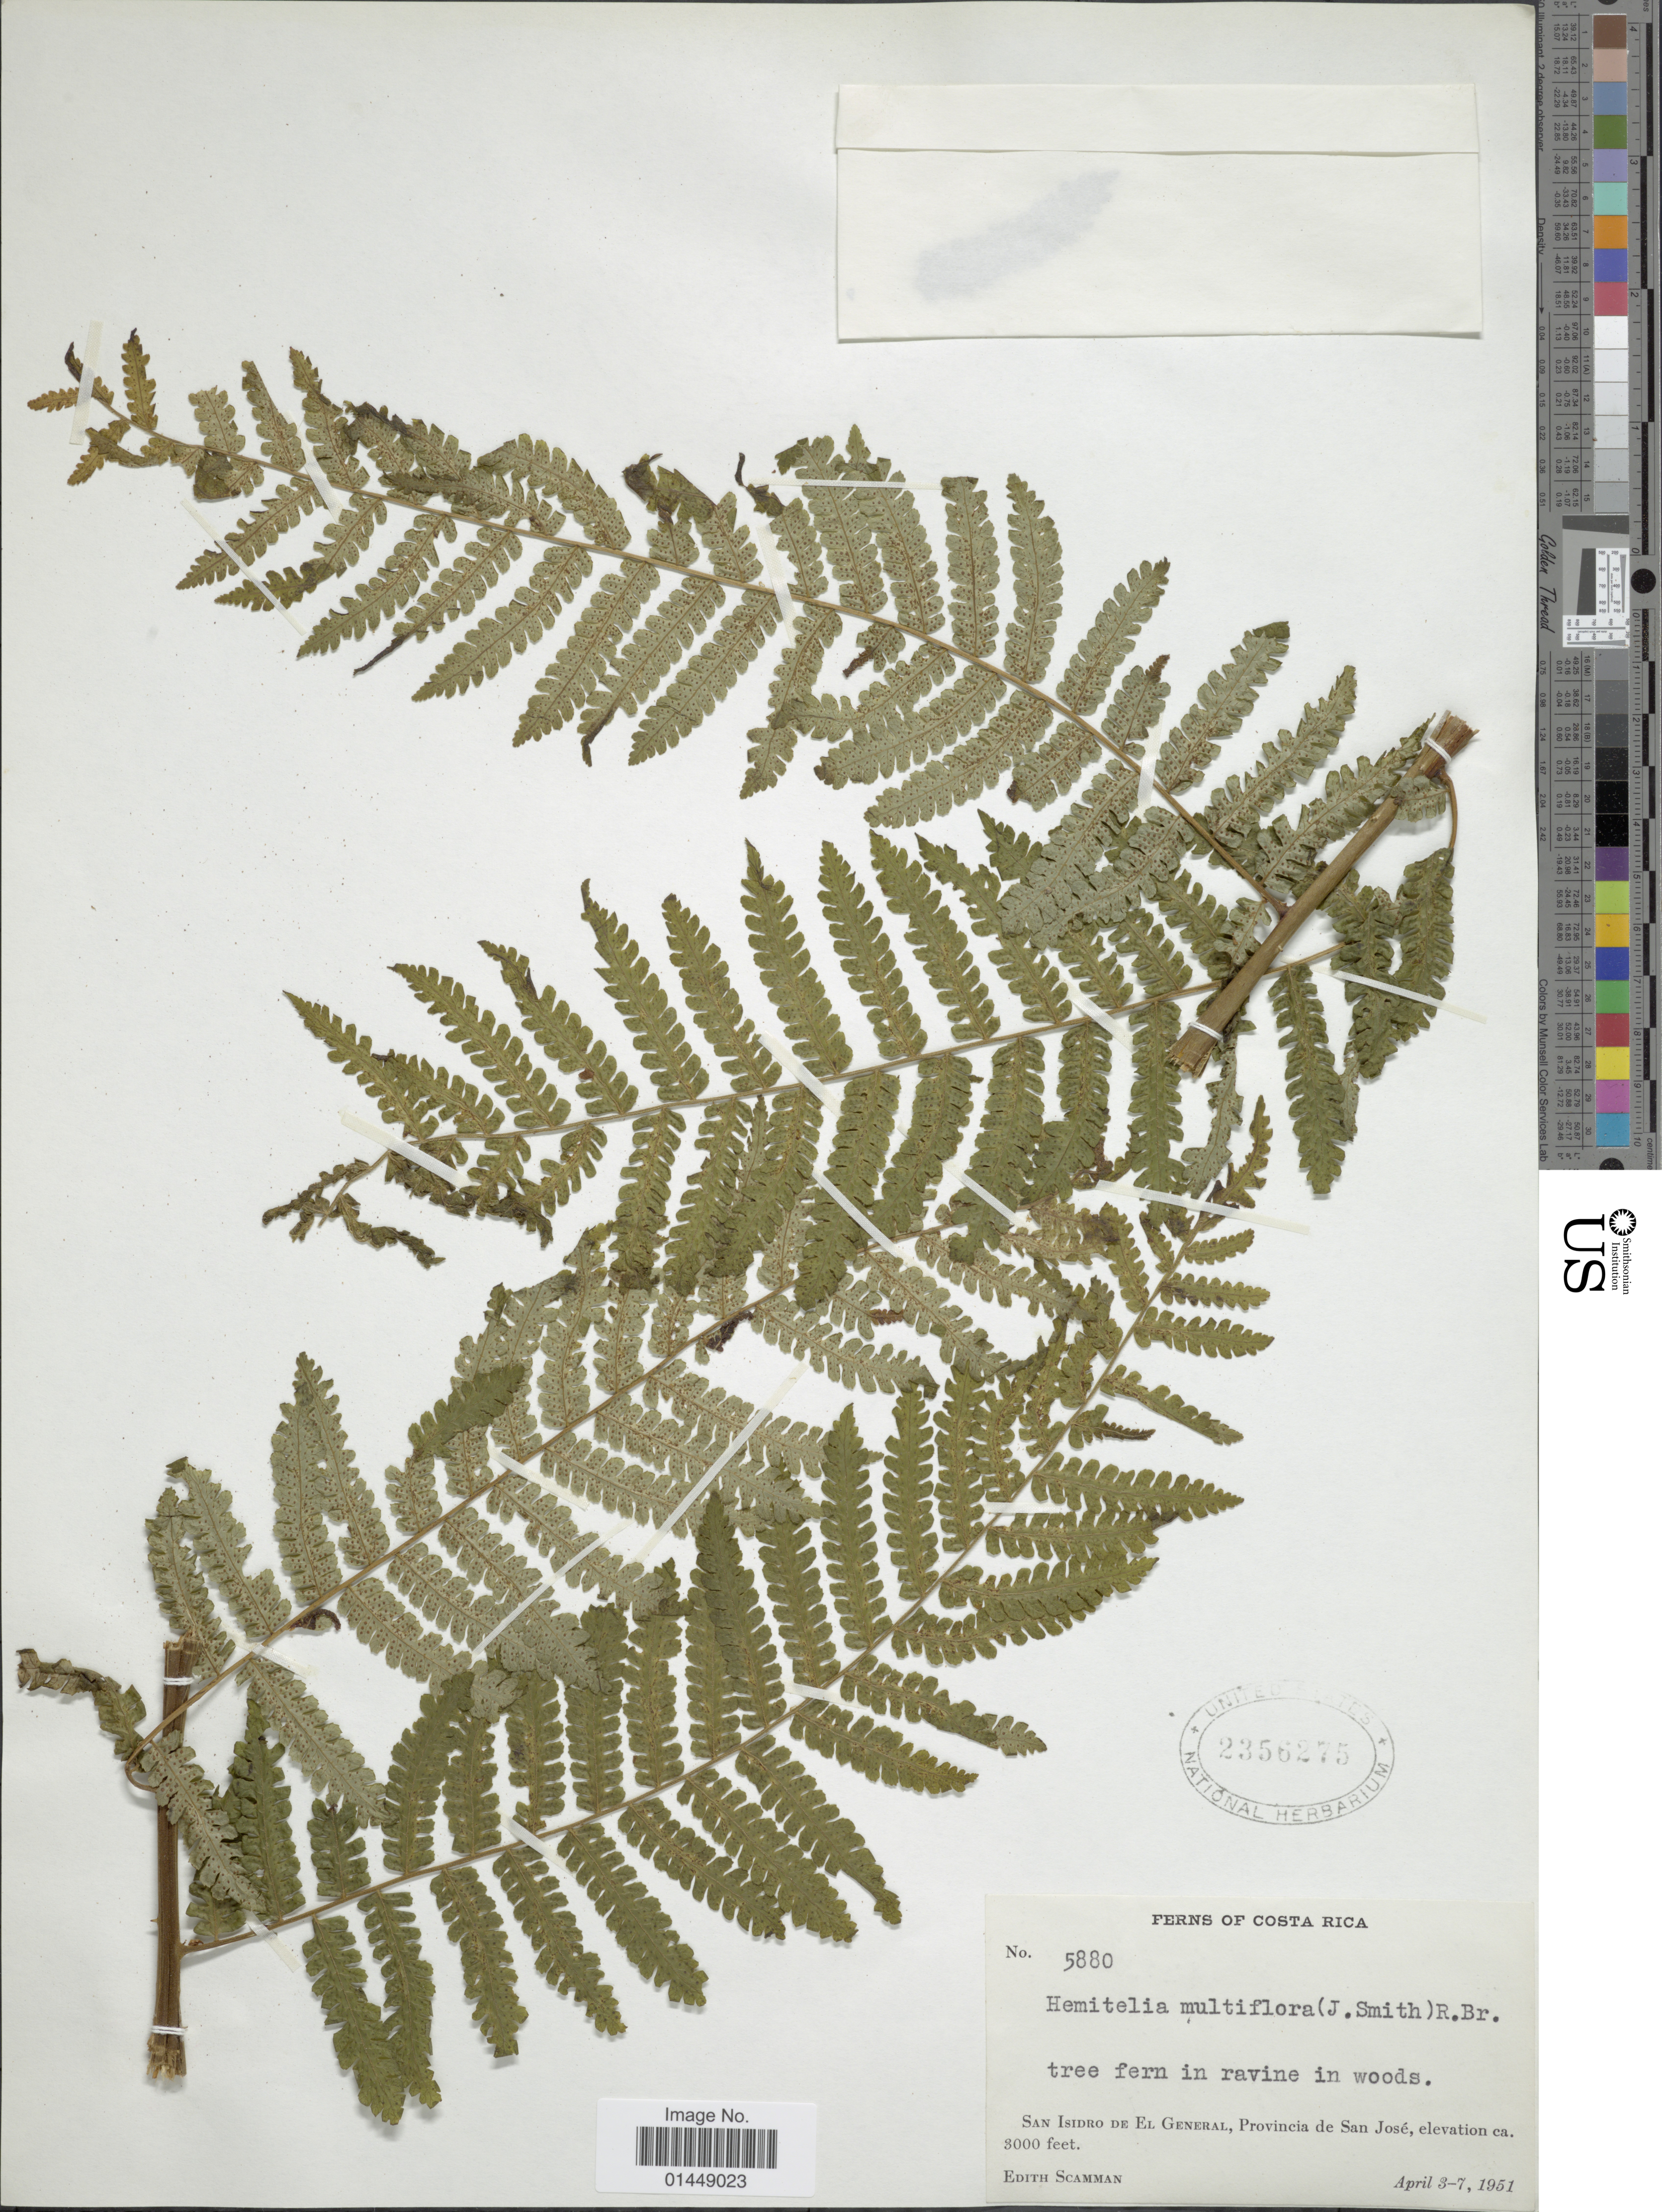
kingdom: Plantae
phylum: Tracheophyta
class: Polypodiopsida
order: Cyatheales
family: Cyatheaceae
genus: Cyathea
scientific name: Cyathea multiflora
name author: Sm.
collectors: E. Scamman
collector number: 5880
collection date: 1951-04-03/1951-04-07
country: Costa Rica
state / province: San José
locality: San Isidro de El General, Provincia de San José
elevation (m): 914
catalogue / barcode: US 2356275